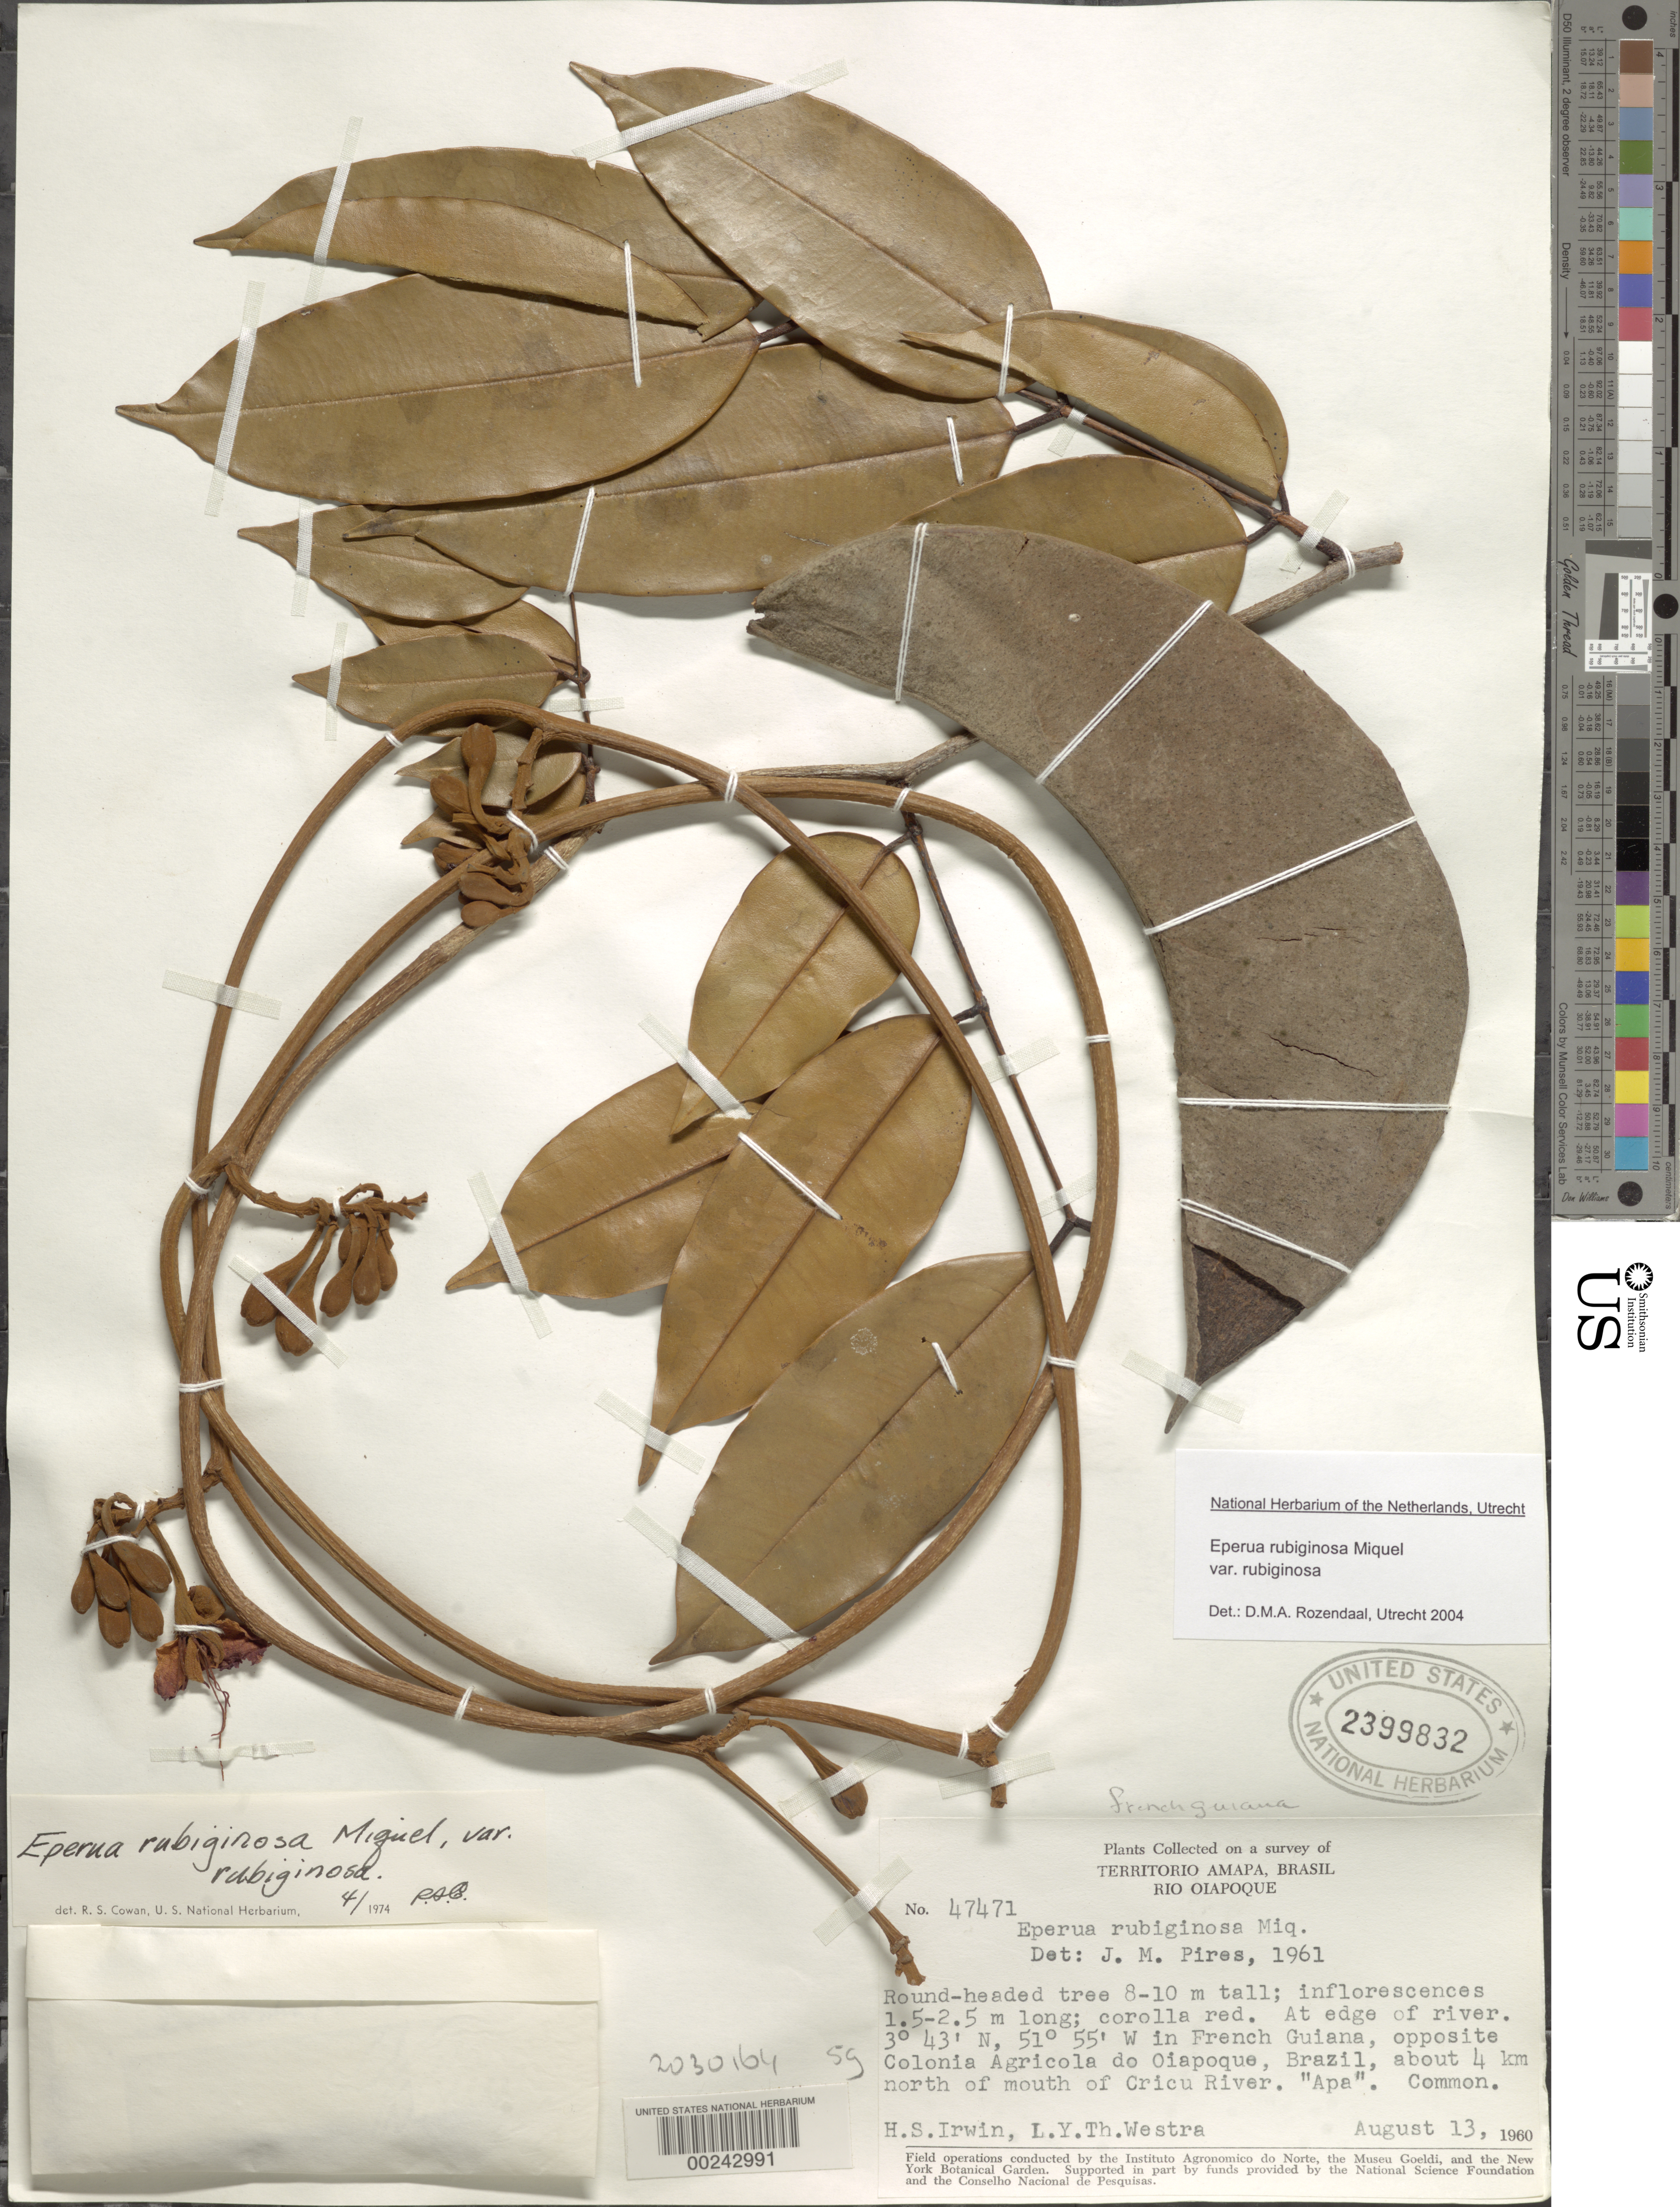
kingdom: Plantae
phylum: Tracheophyta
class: Magnoliopsida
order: Fabales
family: Fabaceae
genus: Eperua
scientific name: Eperua rubiginosa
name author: Miq.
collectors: H. Irwin & L. Y. T. Westra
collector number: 47471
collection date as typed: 13 Aug 1960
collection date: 1960-08-13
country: French Guiana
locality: Opposite colonia agricola do oiapoque, brazil, about 4 km n of mouth of cricu river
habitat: At edge of river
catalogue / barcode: US 2399832